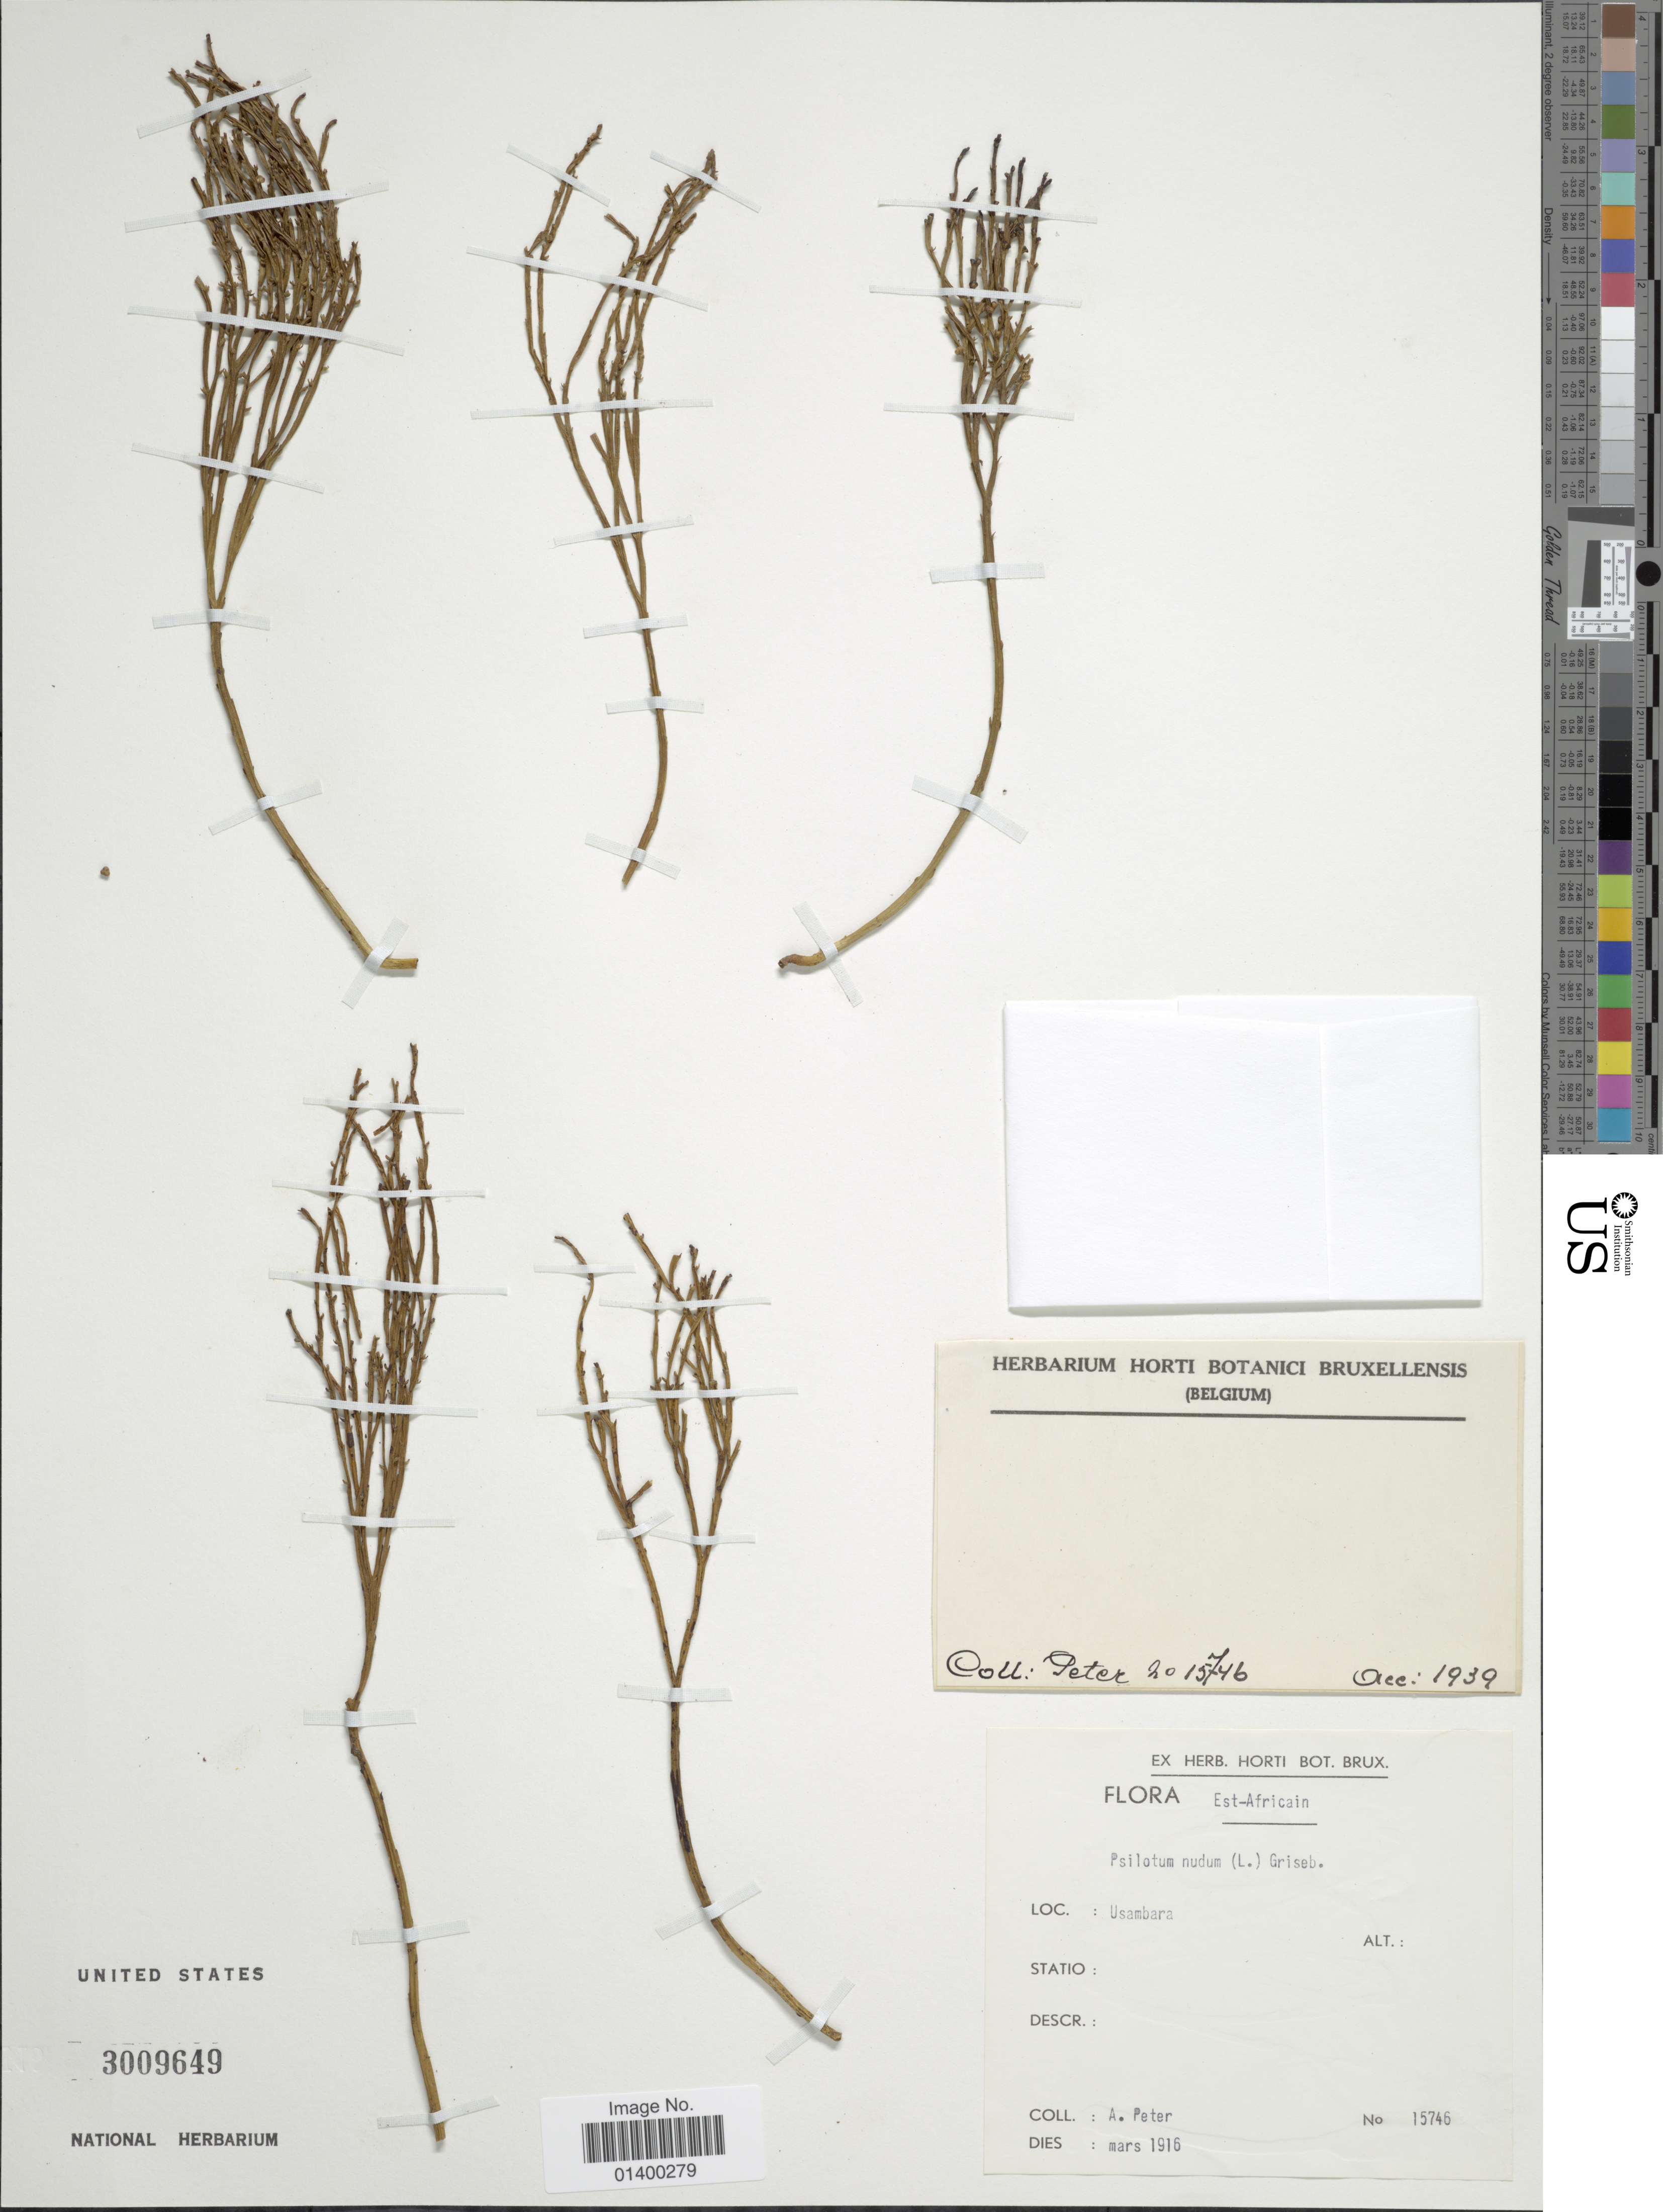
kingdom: Plantae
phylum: Tracheophyta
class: Polypodiopsida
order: Psilotales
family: Psilotaceae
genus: Psilotum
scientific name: Psilotum nudum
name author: (L.) P. Beauv.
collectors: A. Peter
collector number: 15746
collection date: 1916-03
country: Tanzania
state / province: Tanga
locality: East-Africain, Usambara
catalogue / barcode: US 3009649